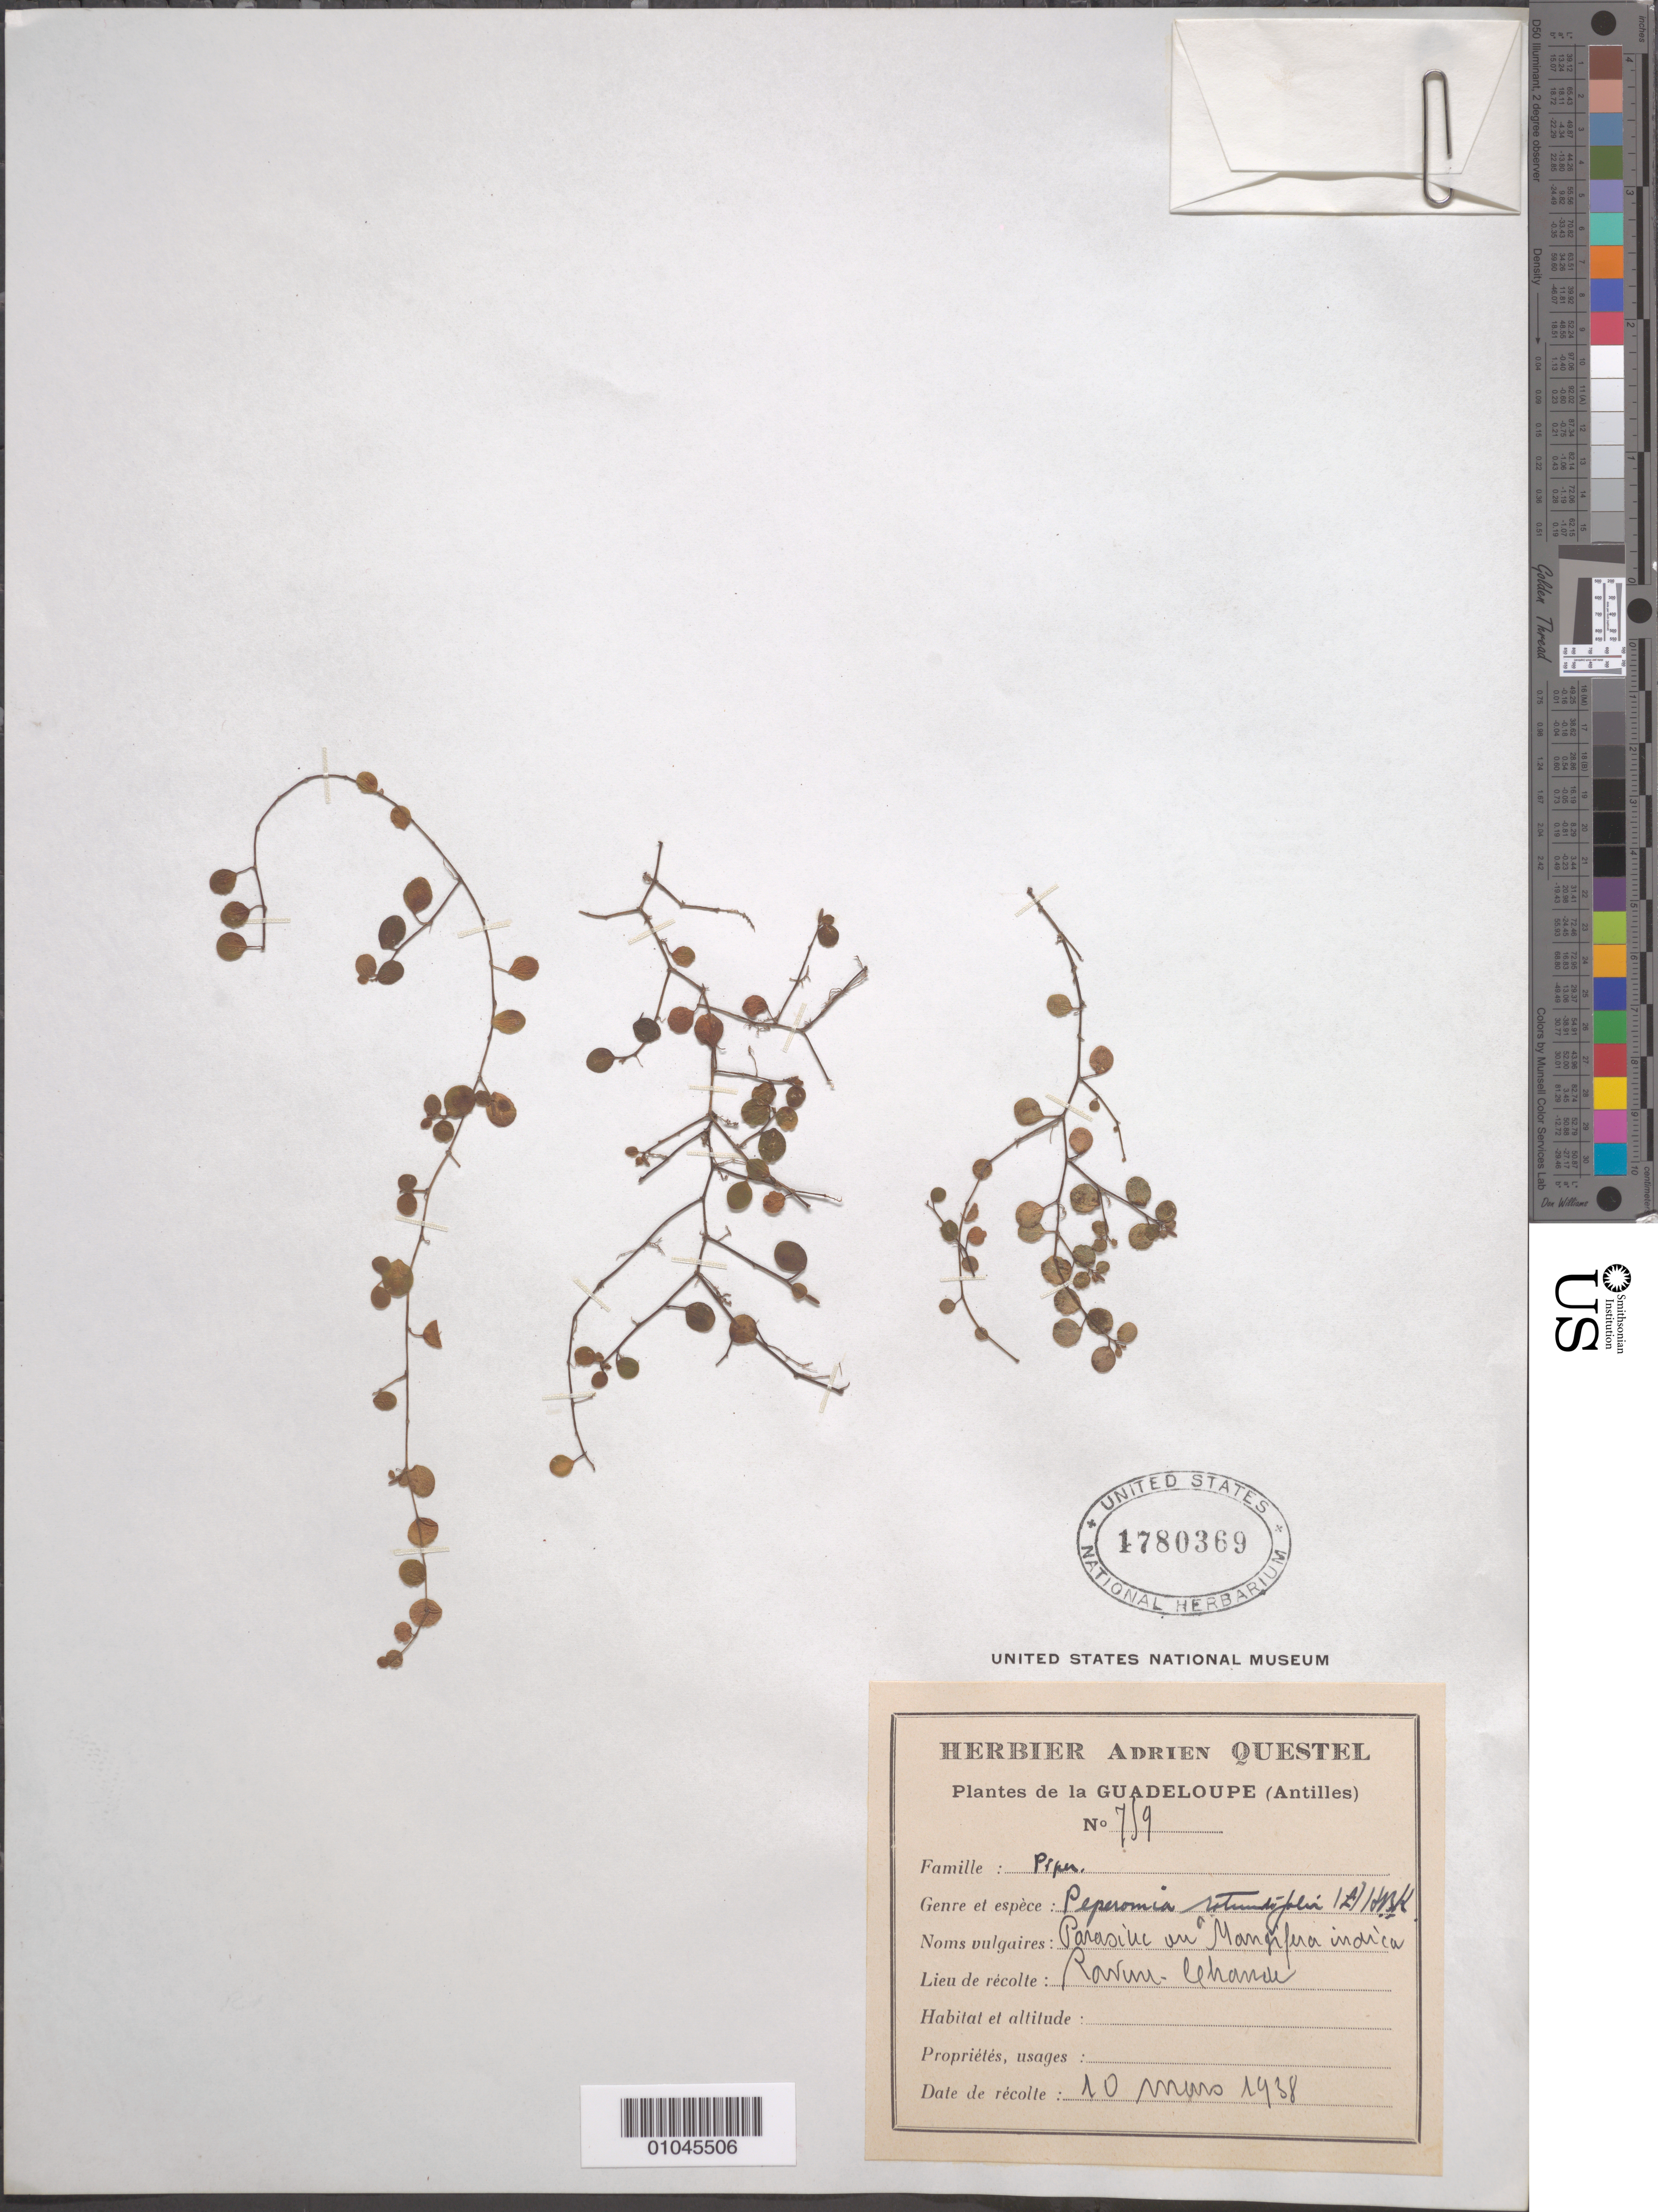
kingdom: Plantae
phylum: Tracheophyta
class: Magnoliopsida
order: Piperales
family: Piperaceae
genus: Peperomia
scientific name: Peperomia rotundifolia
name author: (L.) Kunth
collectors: A. Questel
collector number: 759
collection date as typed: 10 Mar 1938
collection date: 1938-03-10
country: Guadeloupe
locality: Ravine.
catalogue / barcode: US 1780369